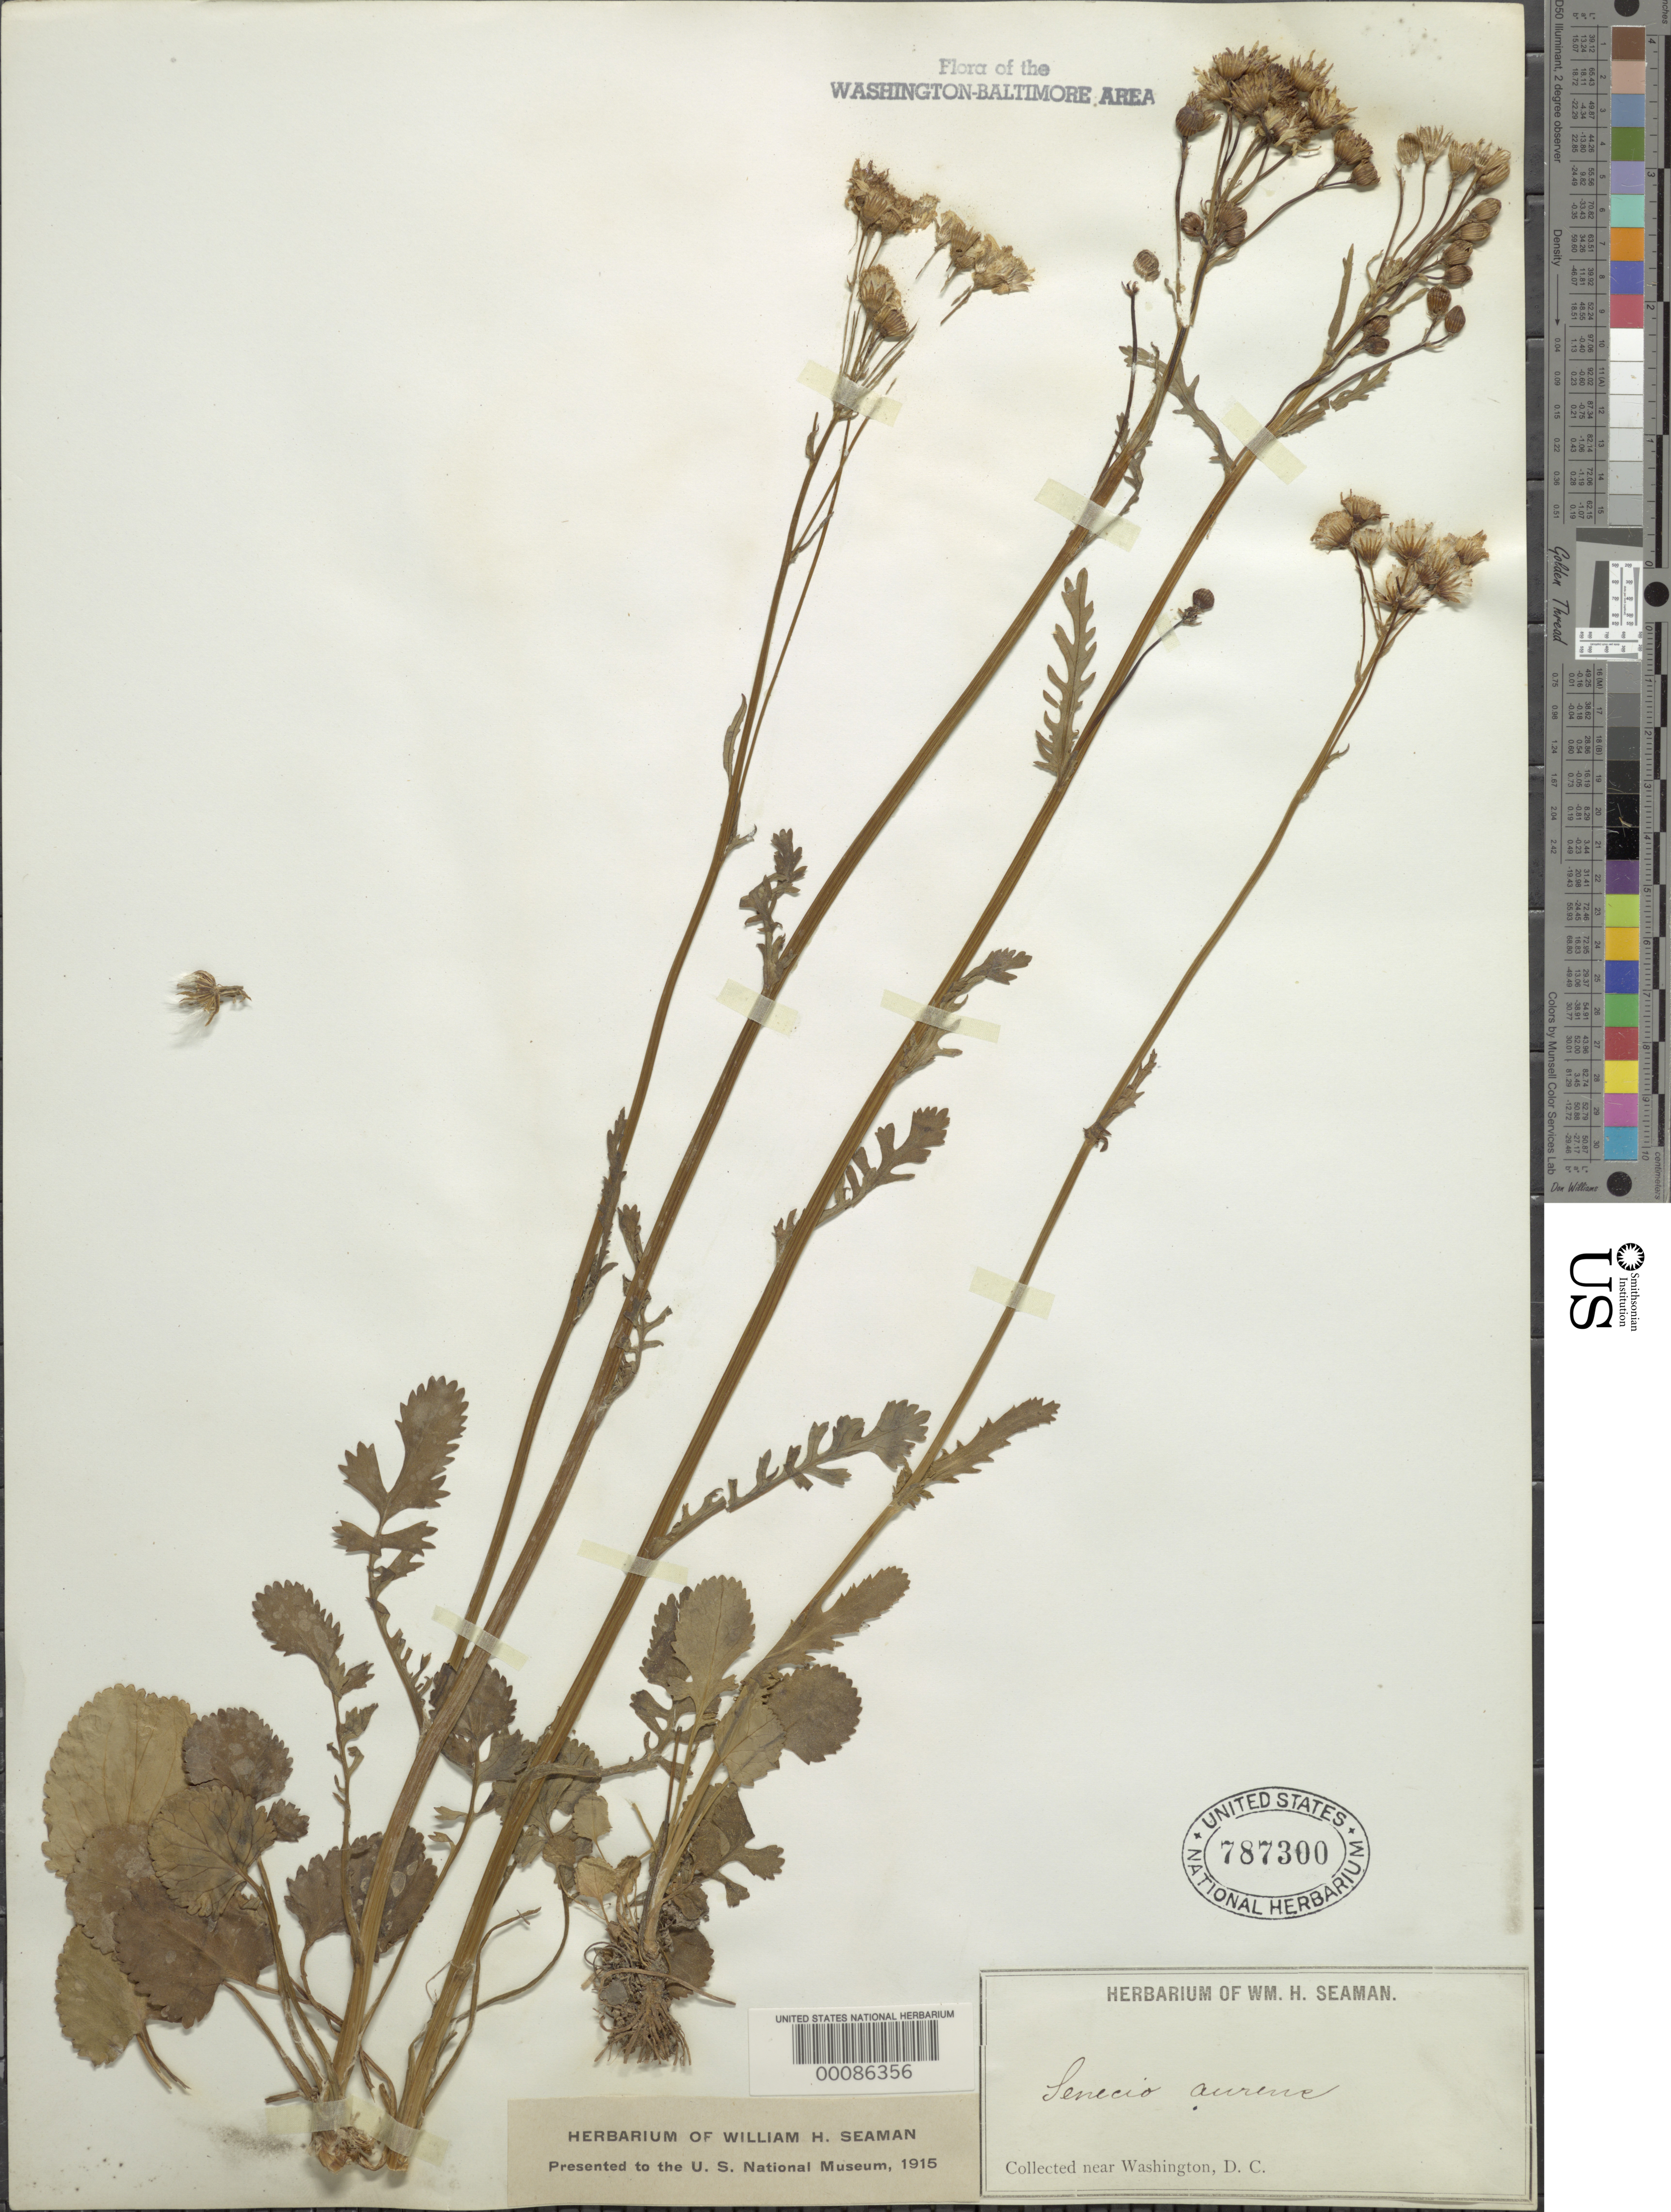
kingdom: Plantae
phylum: Tracheophyta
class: Magnoliopsida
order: Asterales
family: Asteraceae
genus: Packera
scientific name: Packera aurea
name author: (L.) Á. Löve & D. Löve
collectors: W. Seaman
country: United States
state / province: District of Columbia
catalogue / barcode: US 787300